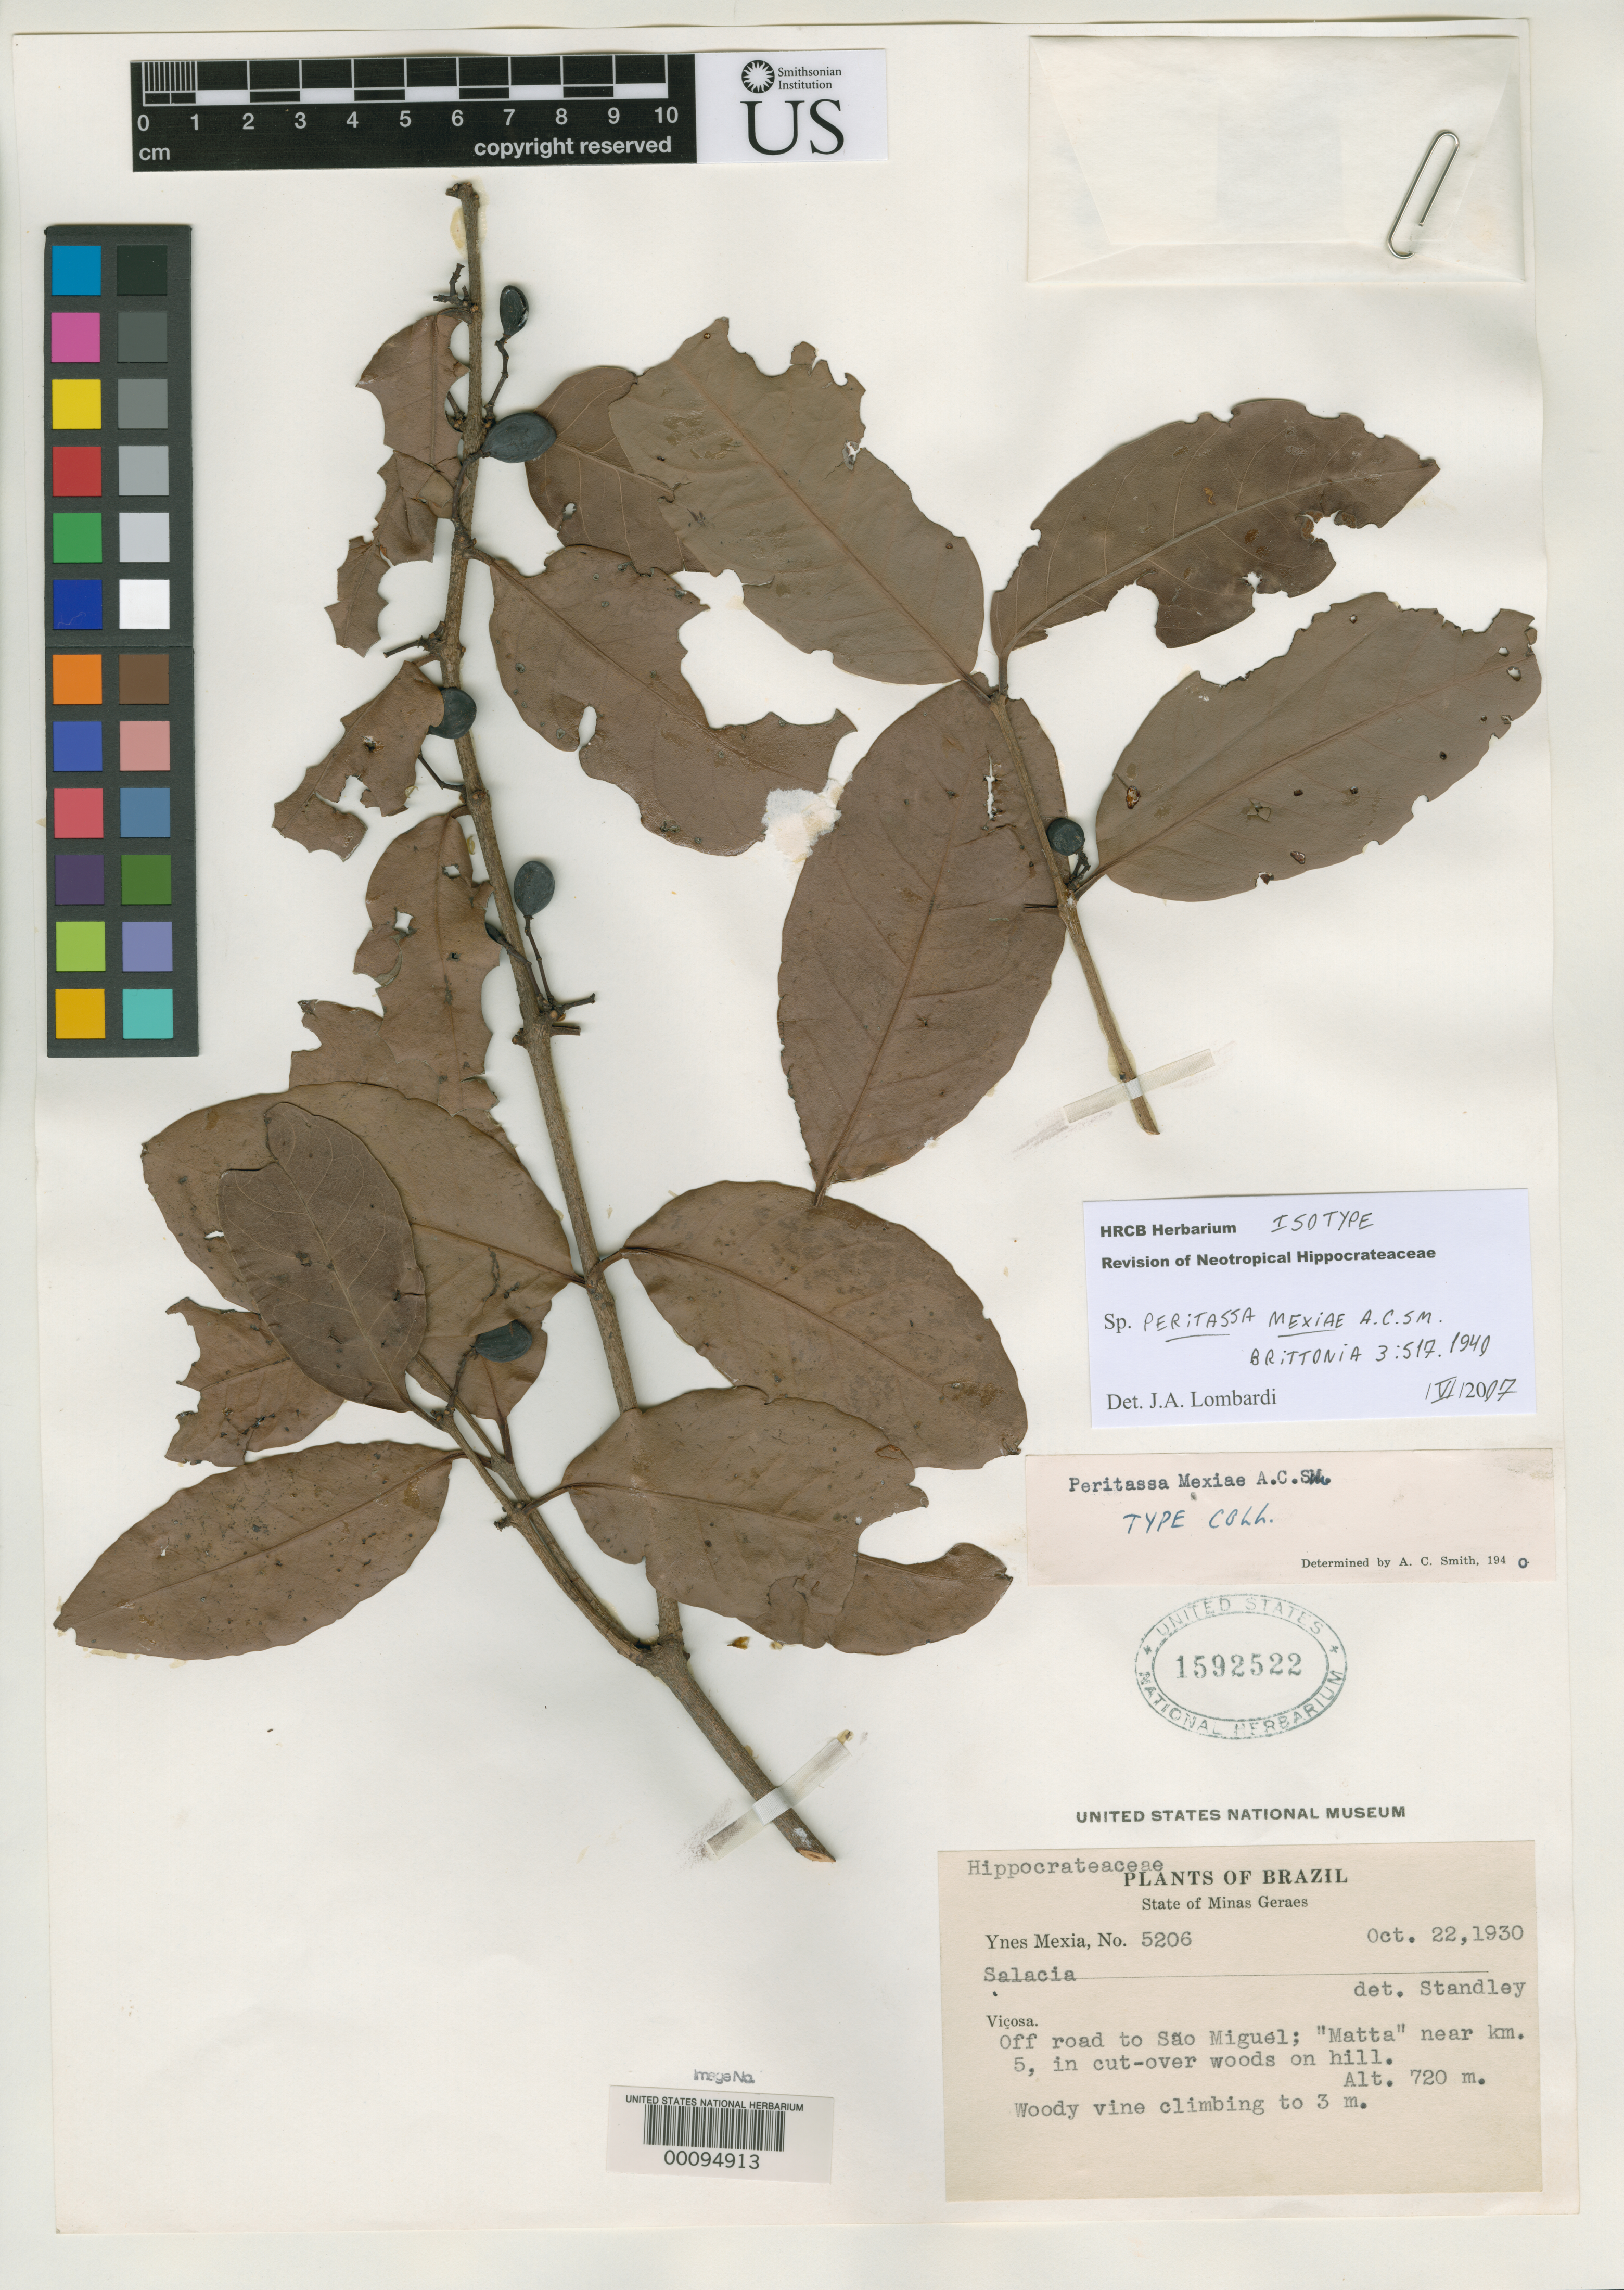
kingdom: Plantae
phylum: Tracheophyta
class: Magnoliopsida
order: Celastrales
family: Celastraceae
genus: Peritassa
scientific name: Peritassa mexiae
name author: A.C. Sm.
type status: Isotype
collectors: Y. Mexia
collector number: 5206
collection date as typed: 22 Oct 1930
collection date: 1930-10-22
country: Brazil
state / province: Minas Gerais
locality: Off road to Sao Miguel.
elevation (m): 720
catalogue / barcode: US 1592522